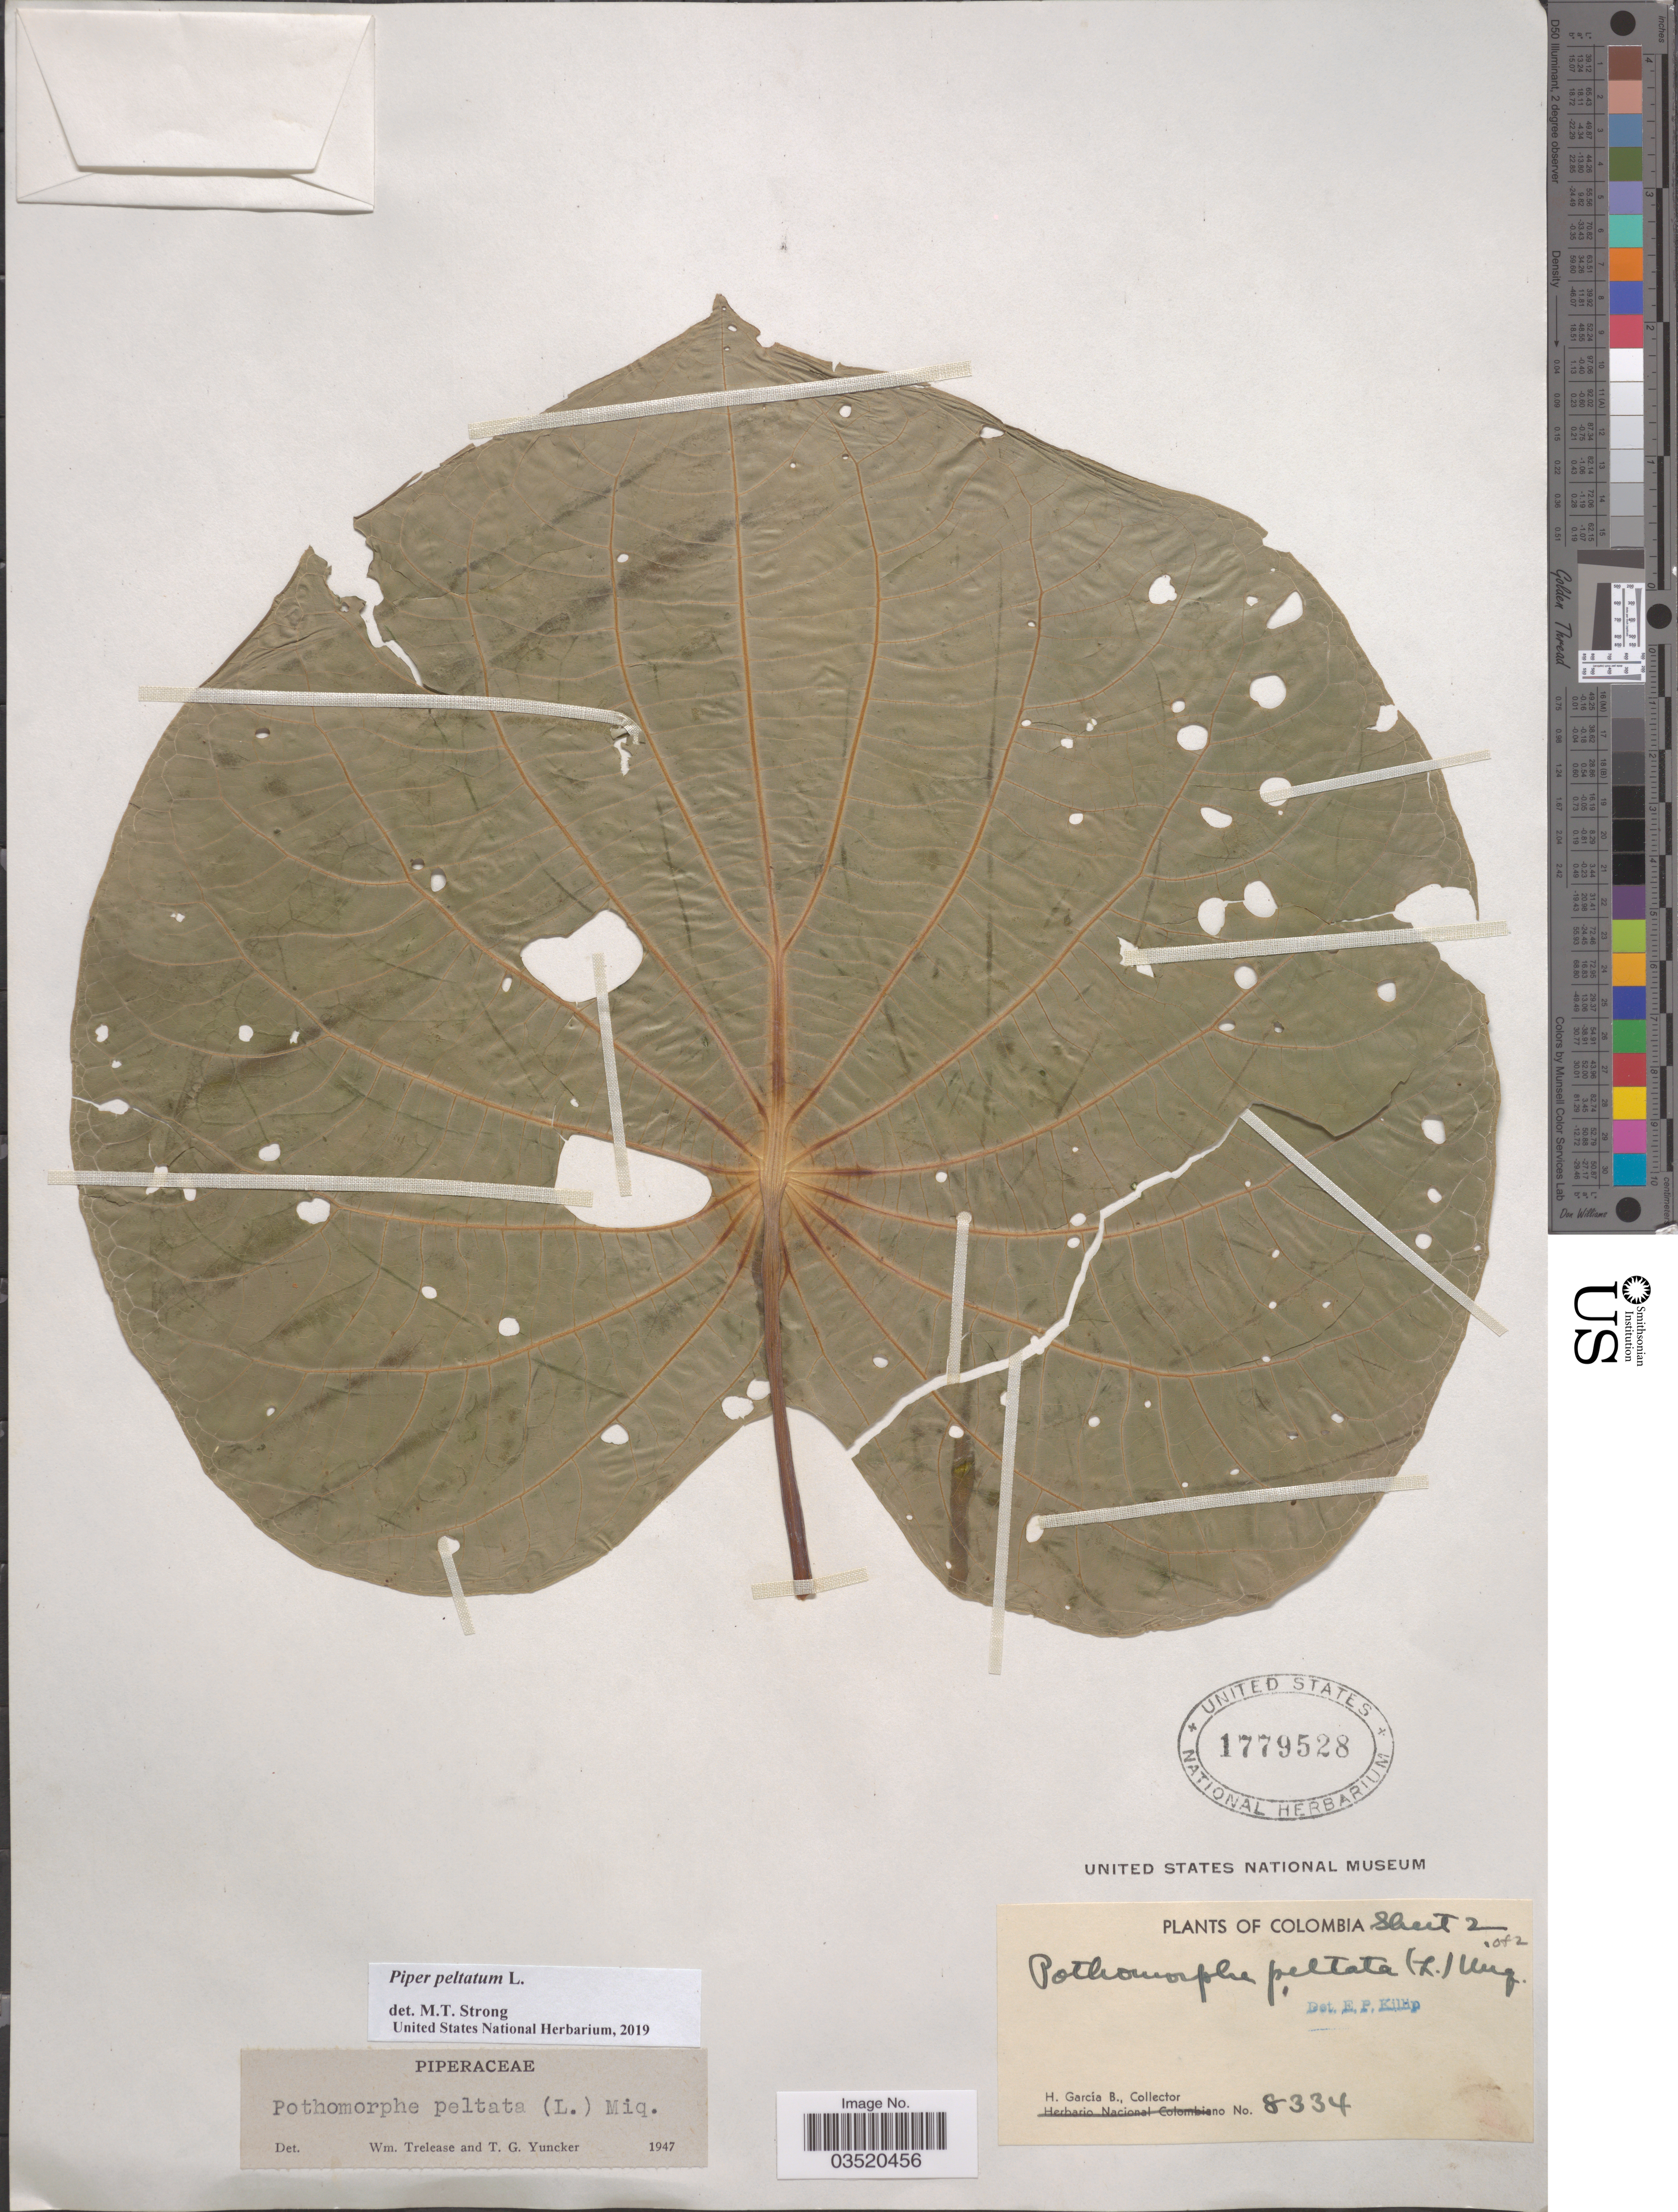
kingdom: Plantae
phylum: Tracheophyta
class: Magnoliopsida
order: Piperales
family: Piperaceae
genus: Piper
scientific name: Piper peltatum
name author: L.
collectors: H. García B.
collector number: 8334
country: Colombia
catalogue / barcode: US 1779528